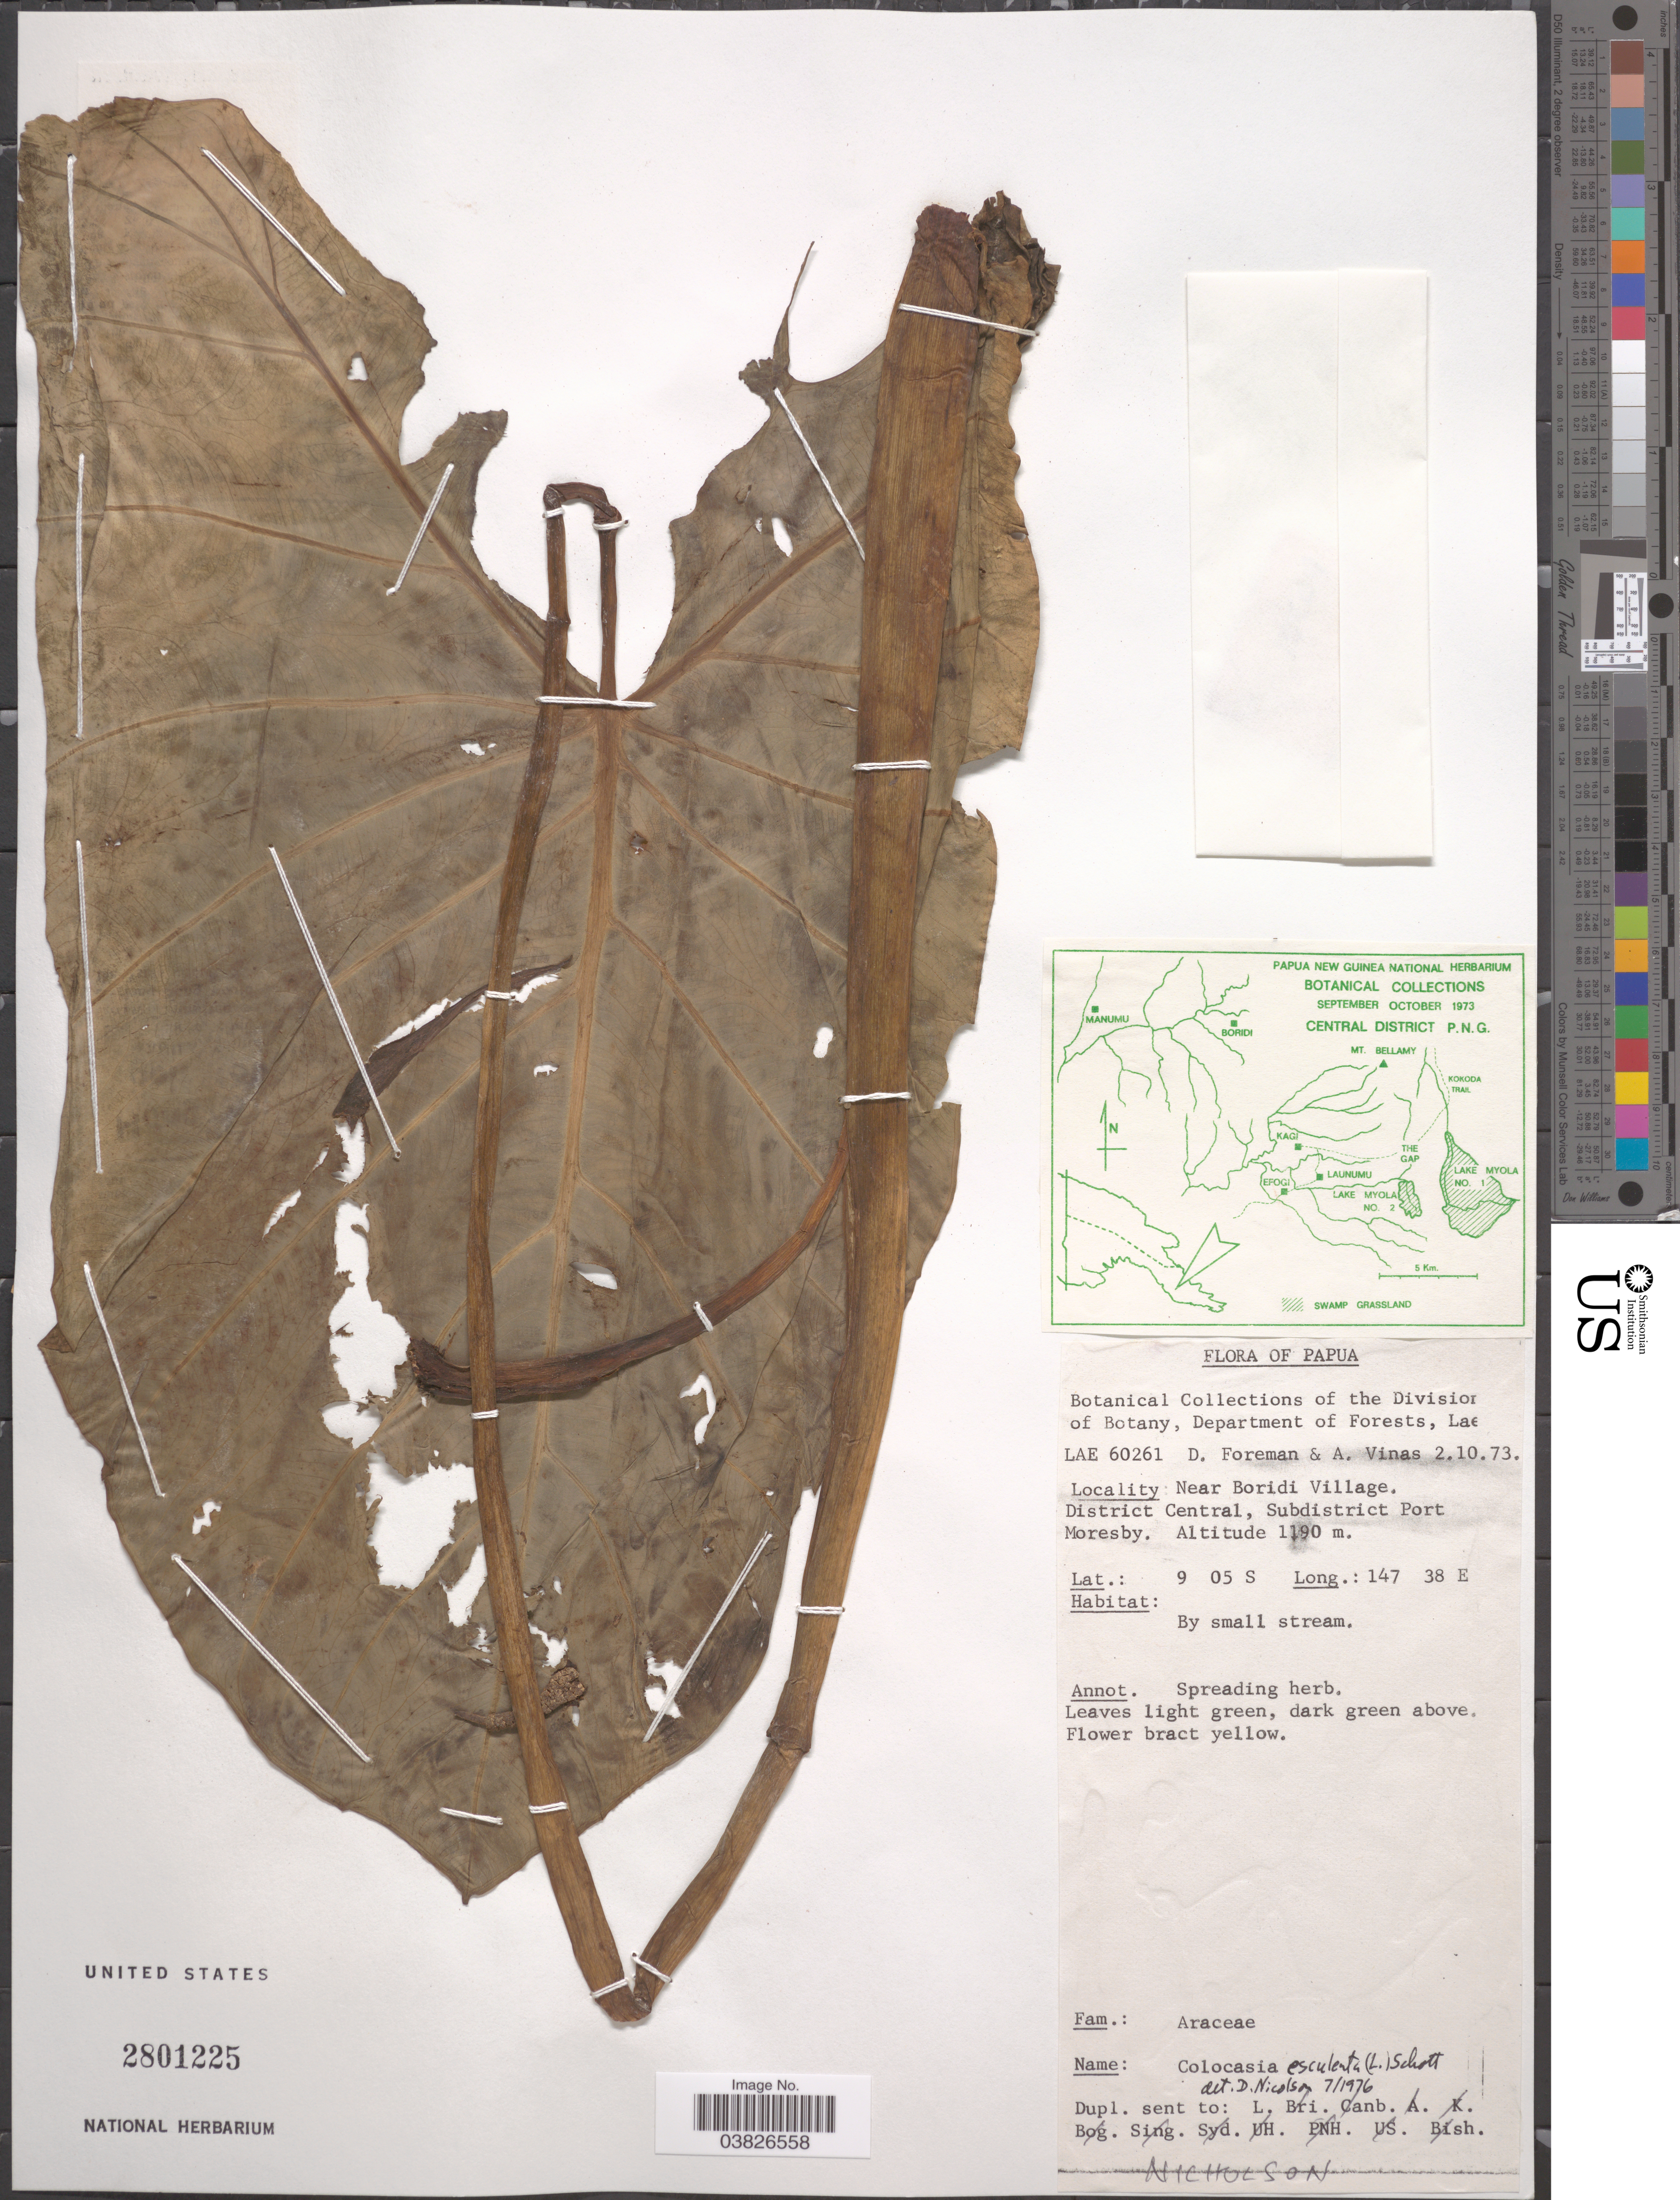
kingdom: Plantae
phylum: Tracheophyta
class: Liliopsida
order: Alismatales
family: Araceae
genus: Colocasia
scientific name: Colocasia esculenta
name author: (L.) Schott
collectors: D. Foreman & A. Vinas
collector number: LAE 20261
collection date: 1973-10-02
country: Papua New Guinea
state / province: Central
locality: Papua. Near Boridi Village. District Central, Subdistrict Port Moresby.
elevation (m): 1190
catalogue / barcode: US 2801225